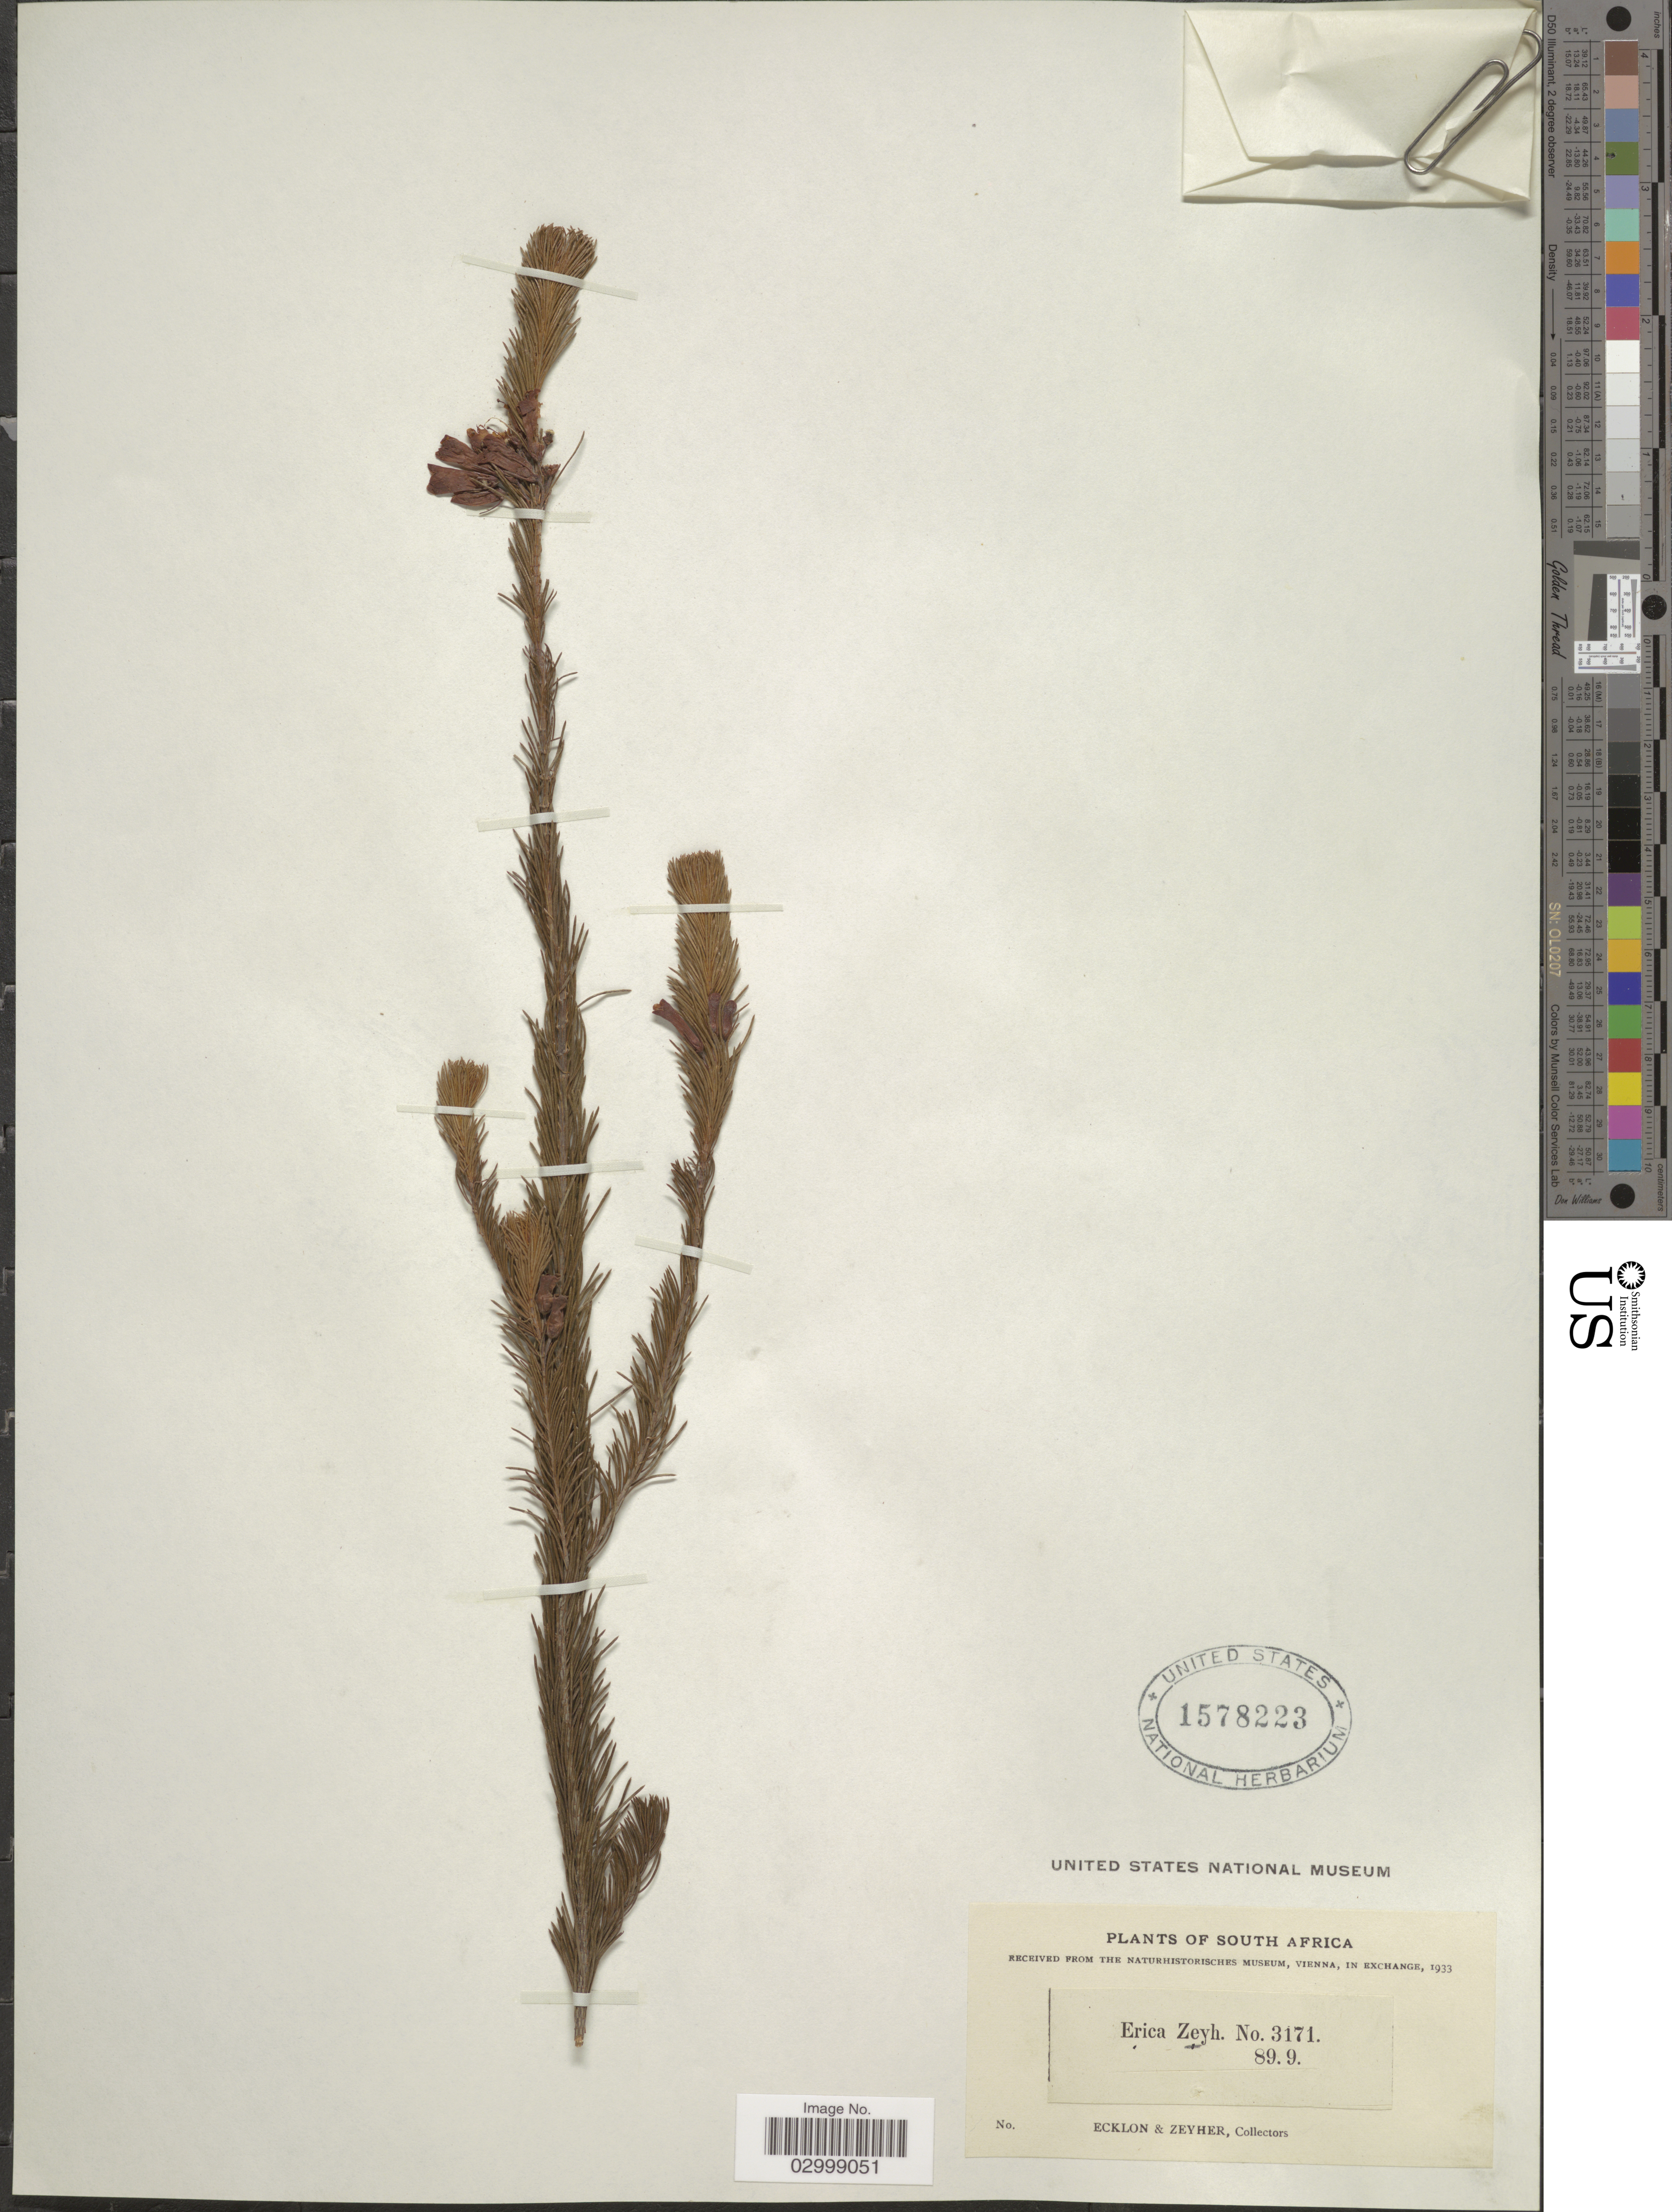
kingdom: Plantae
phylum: Tracheophyta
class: Magnoliopsida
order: Ericales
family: Ericaceae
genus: Erica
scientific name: Erica sp.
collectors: -. Ecklon & -. Zeyher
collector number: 3171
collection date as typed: Transcribed d/m/y: /9/98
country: South Africa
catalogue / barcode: US 1578223